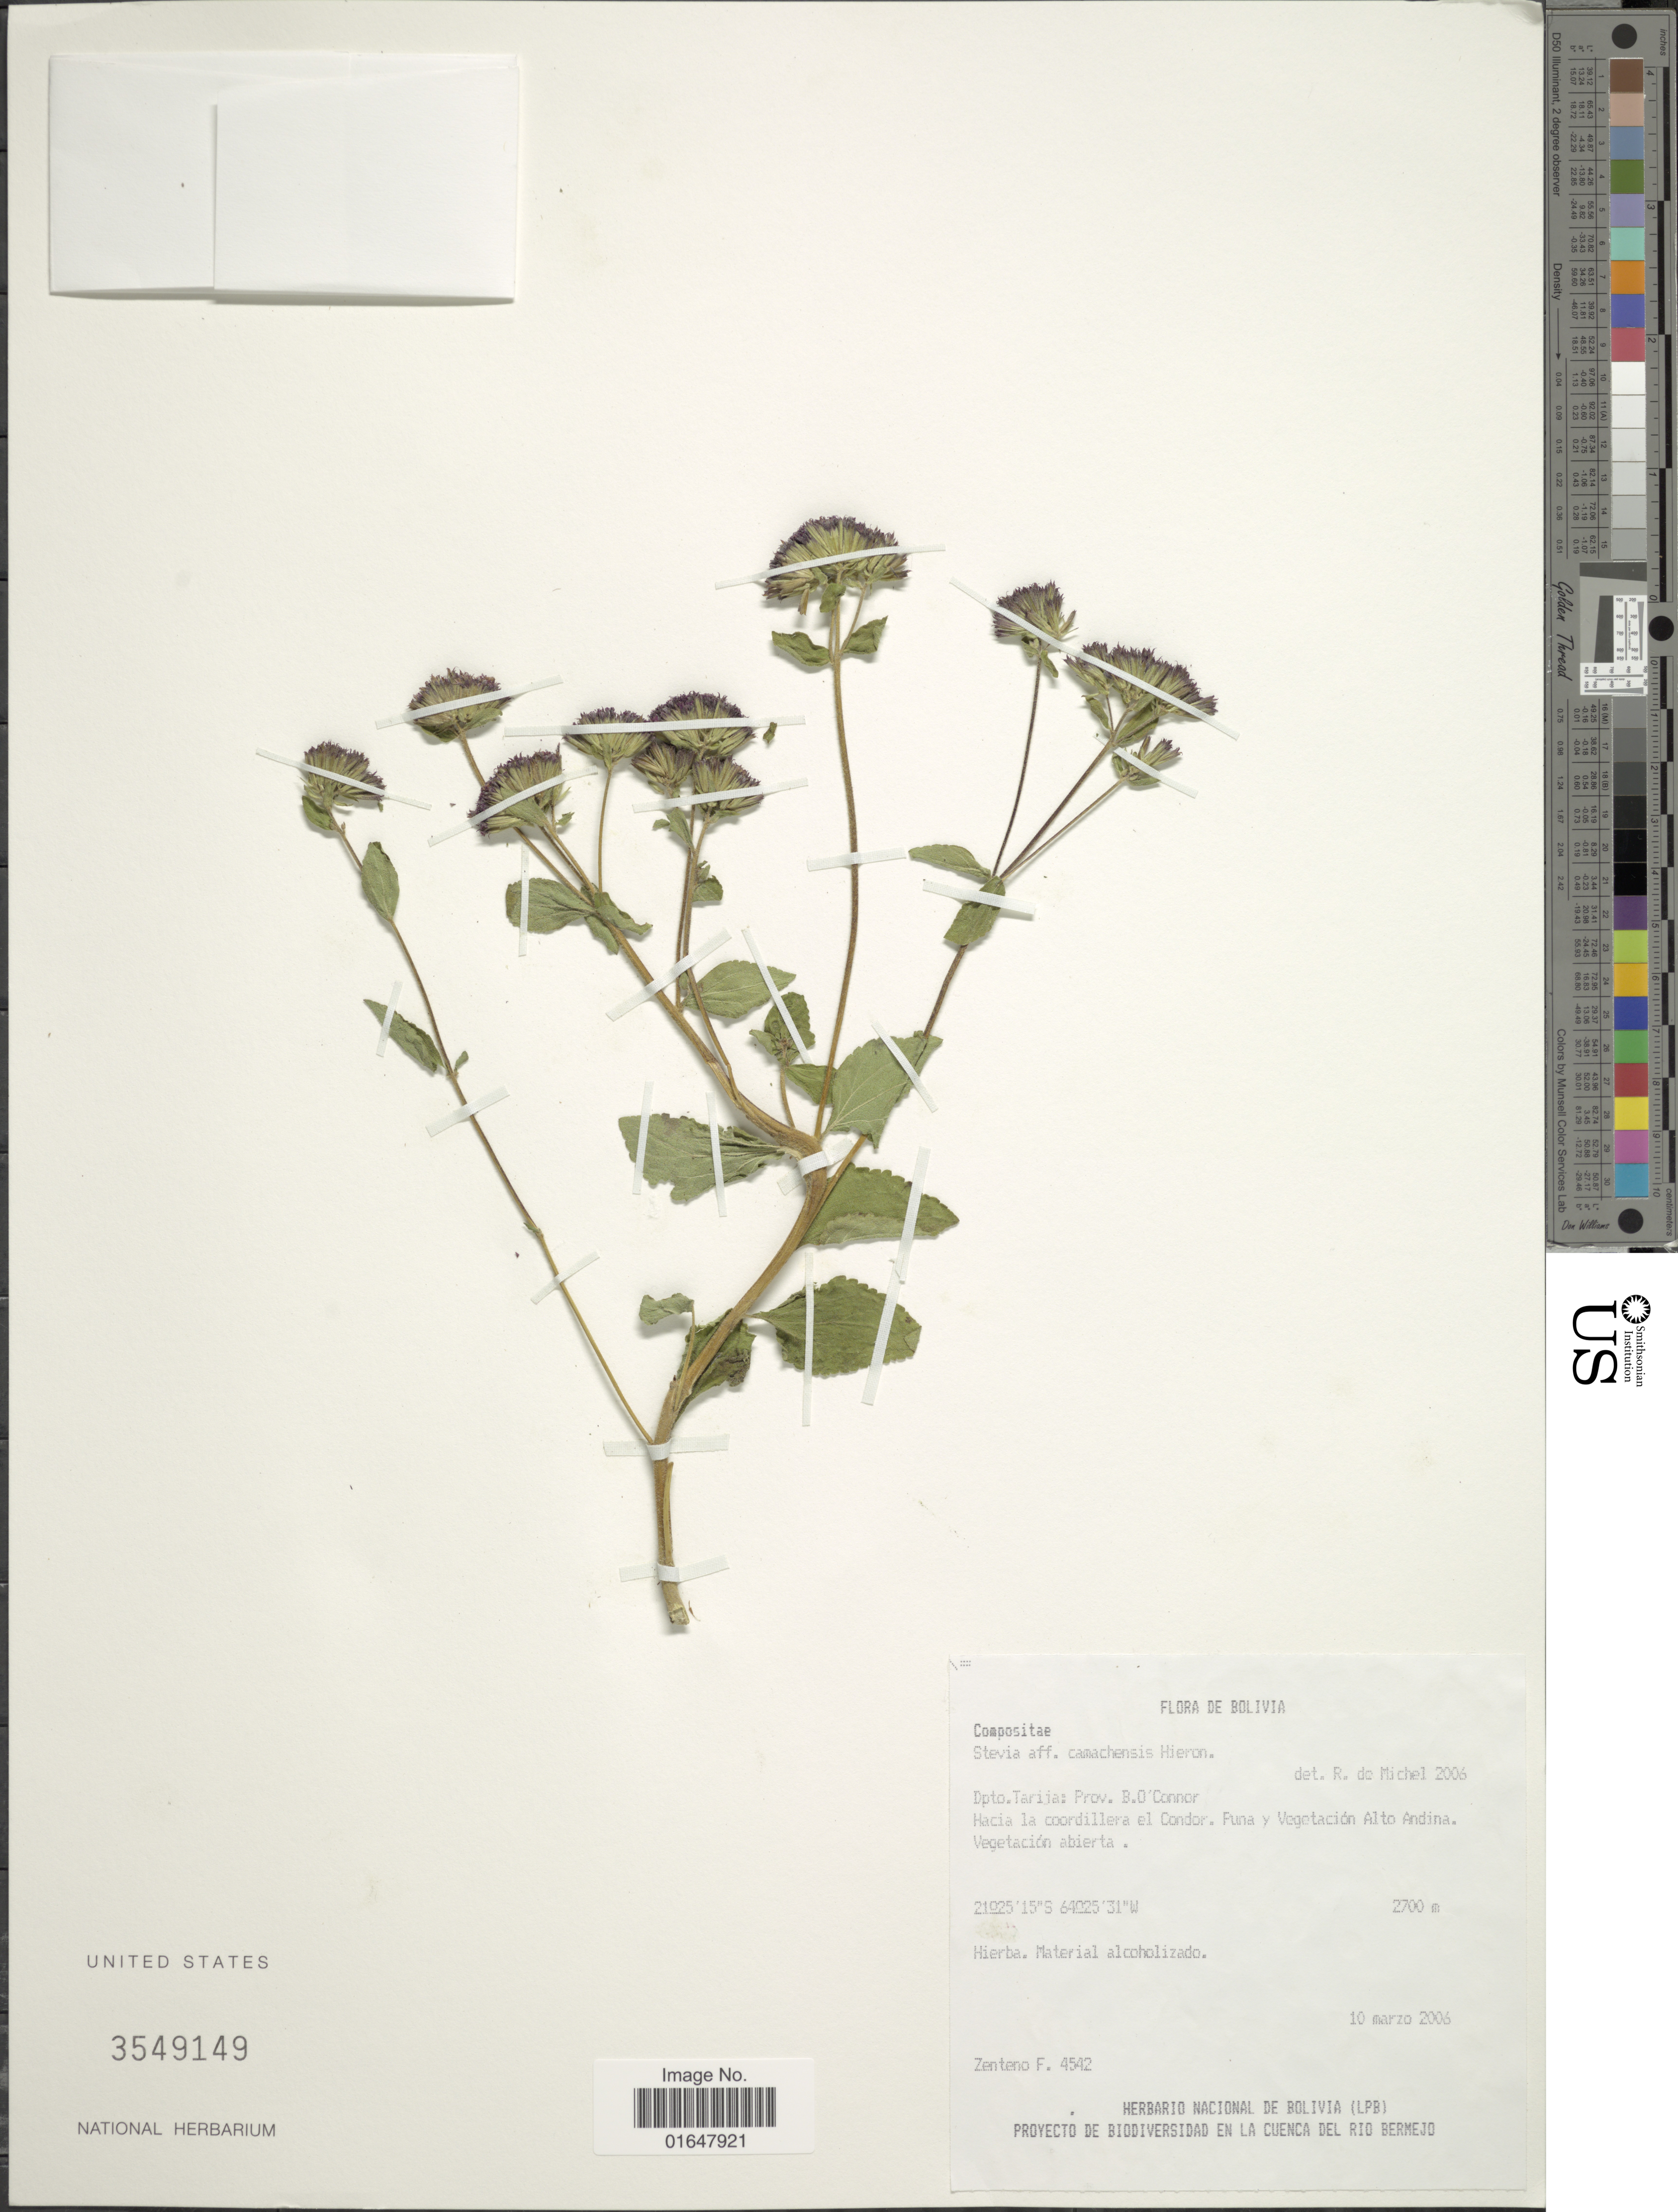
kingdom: Plantae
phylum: Tracheophyta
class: Magnoliopsida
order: Asterales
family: Asteraceae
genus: Stevia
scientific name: Stevia camachensis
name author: Hieron.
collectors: F. Zenteno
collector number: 4542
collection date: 2006-03-10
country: Bolivia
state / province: Tarija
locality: Proc. B. O'Connor, Hacia la cordillera el Condor, Puna y Vegetacion Alto Andina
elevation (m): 2700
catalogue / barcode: US 3549149